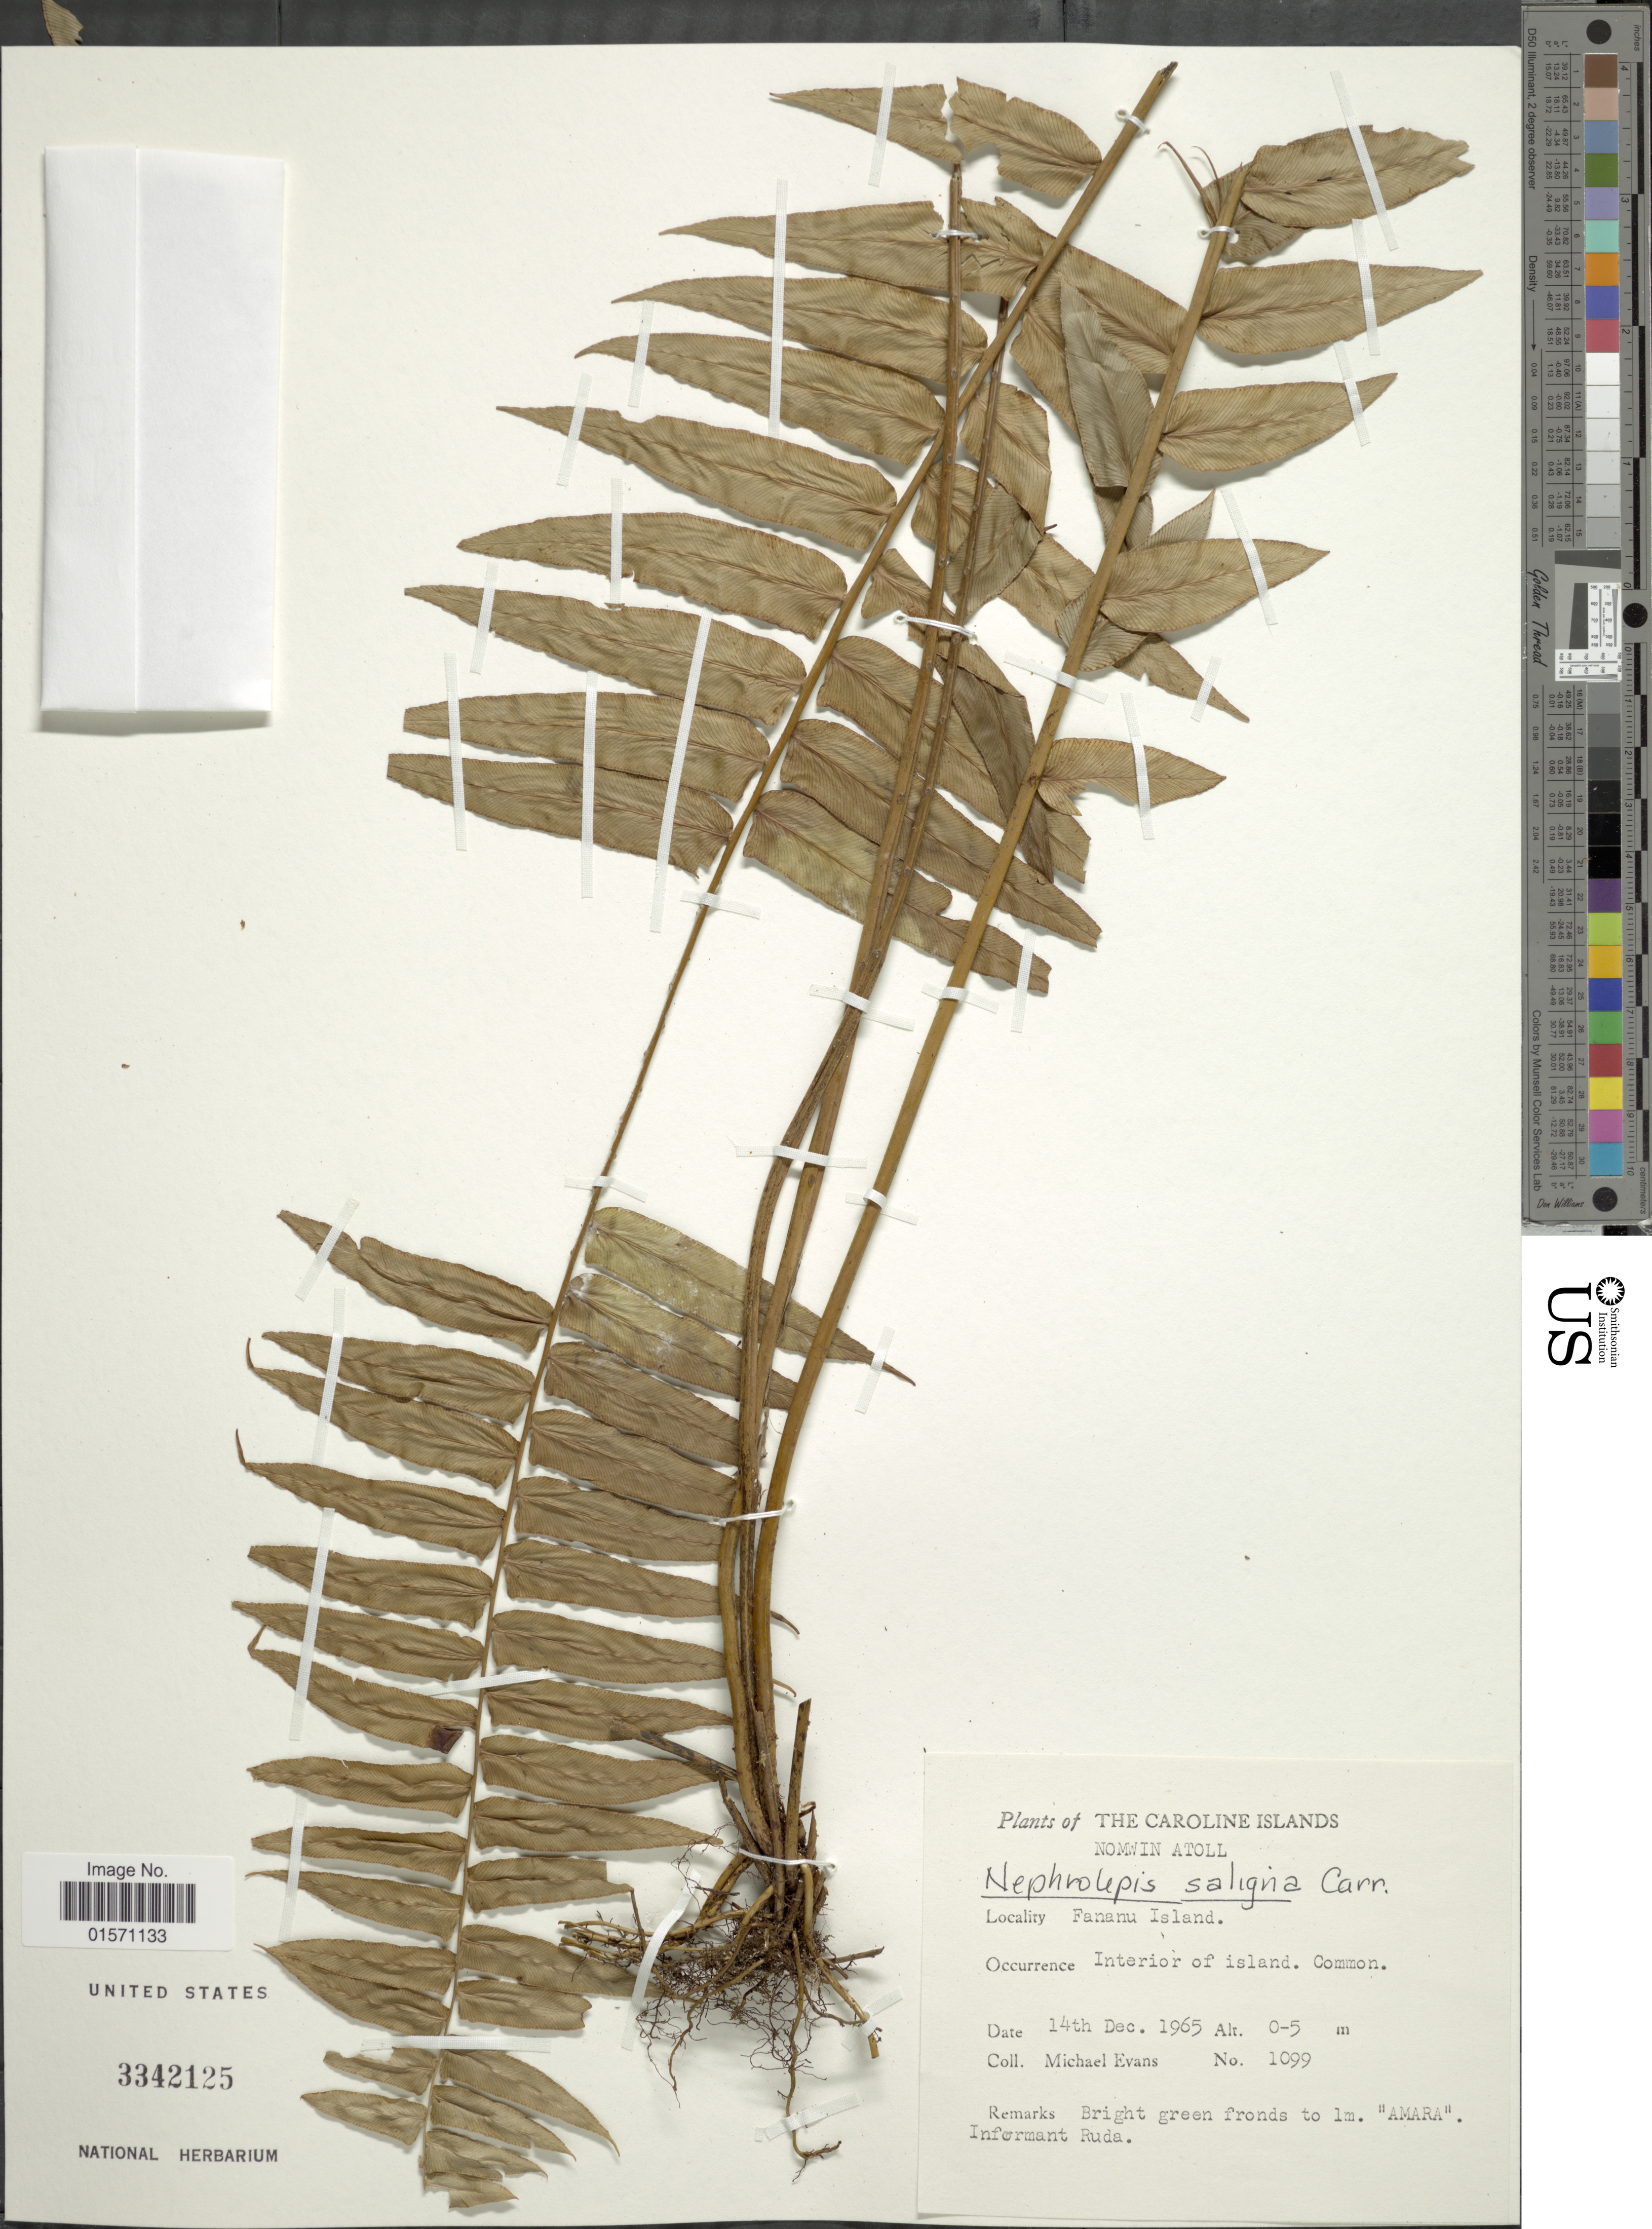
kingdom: Plantae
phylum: Tracheophyta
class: Polypodiopsida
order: Polypodiales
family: Nephrolepidaceae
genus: Nephrolepis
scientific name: Nephrolepis saligna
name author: Cav.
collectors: M. Evans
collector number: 1099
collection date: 1965-12-14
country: Micronesia, Federated States of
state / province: Truk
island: Nomwin Atoll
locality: Caroline Islands. Nomwin Atoll. Fananu Island. Interior of island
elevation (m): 0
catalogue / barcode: US 3342125